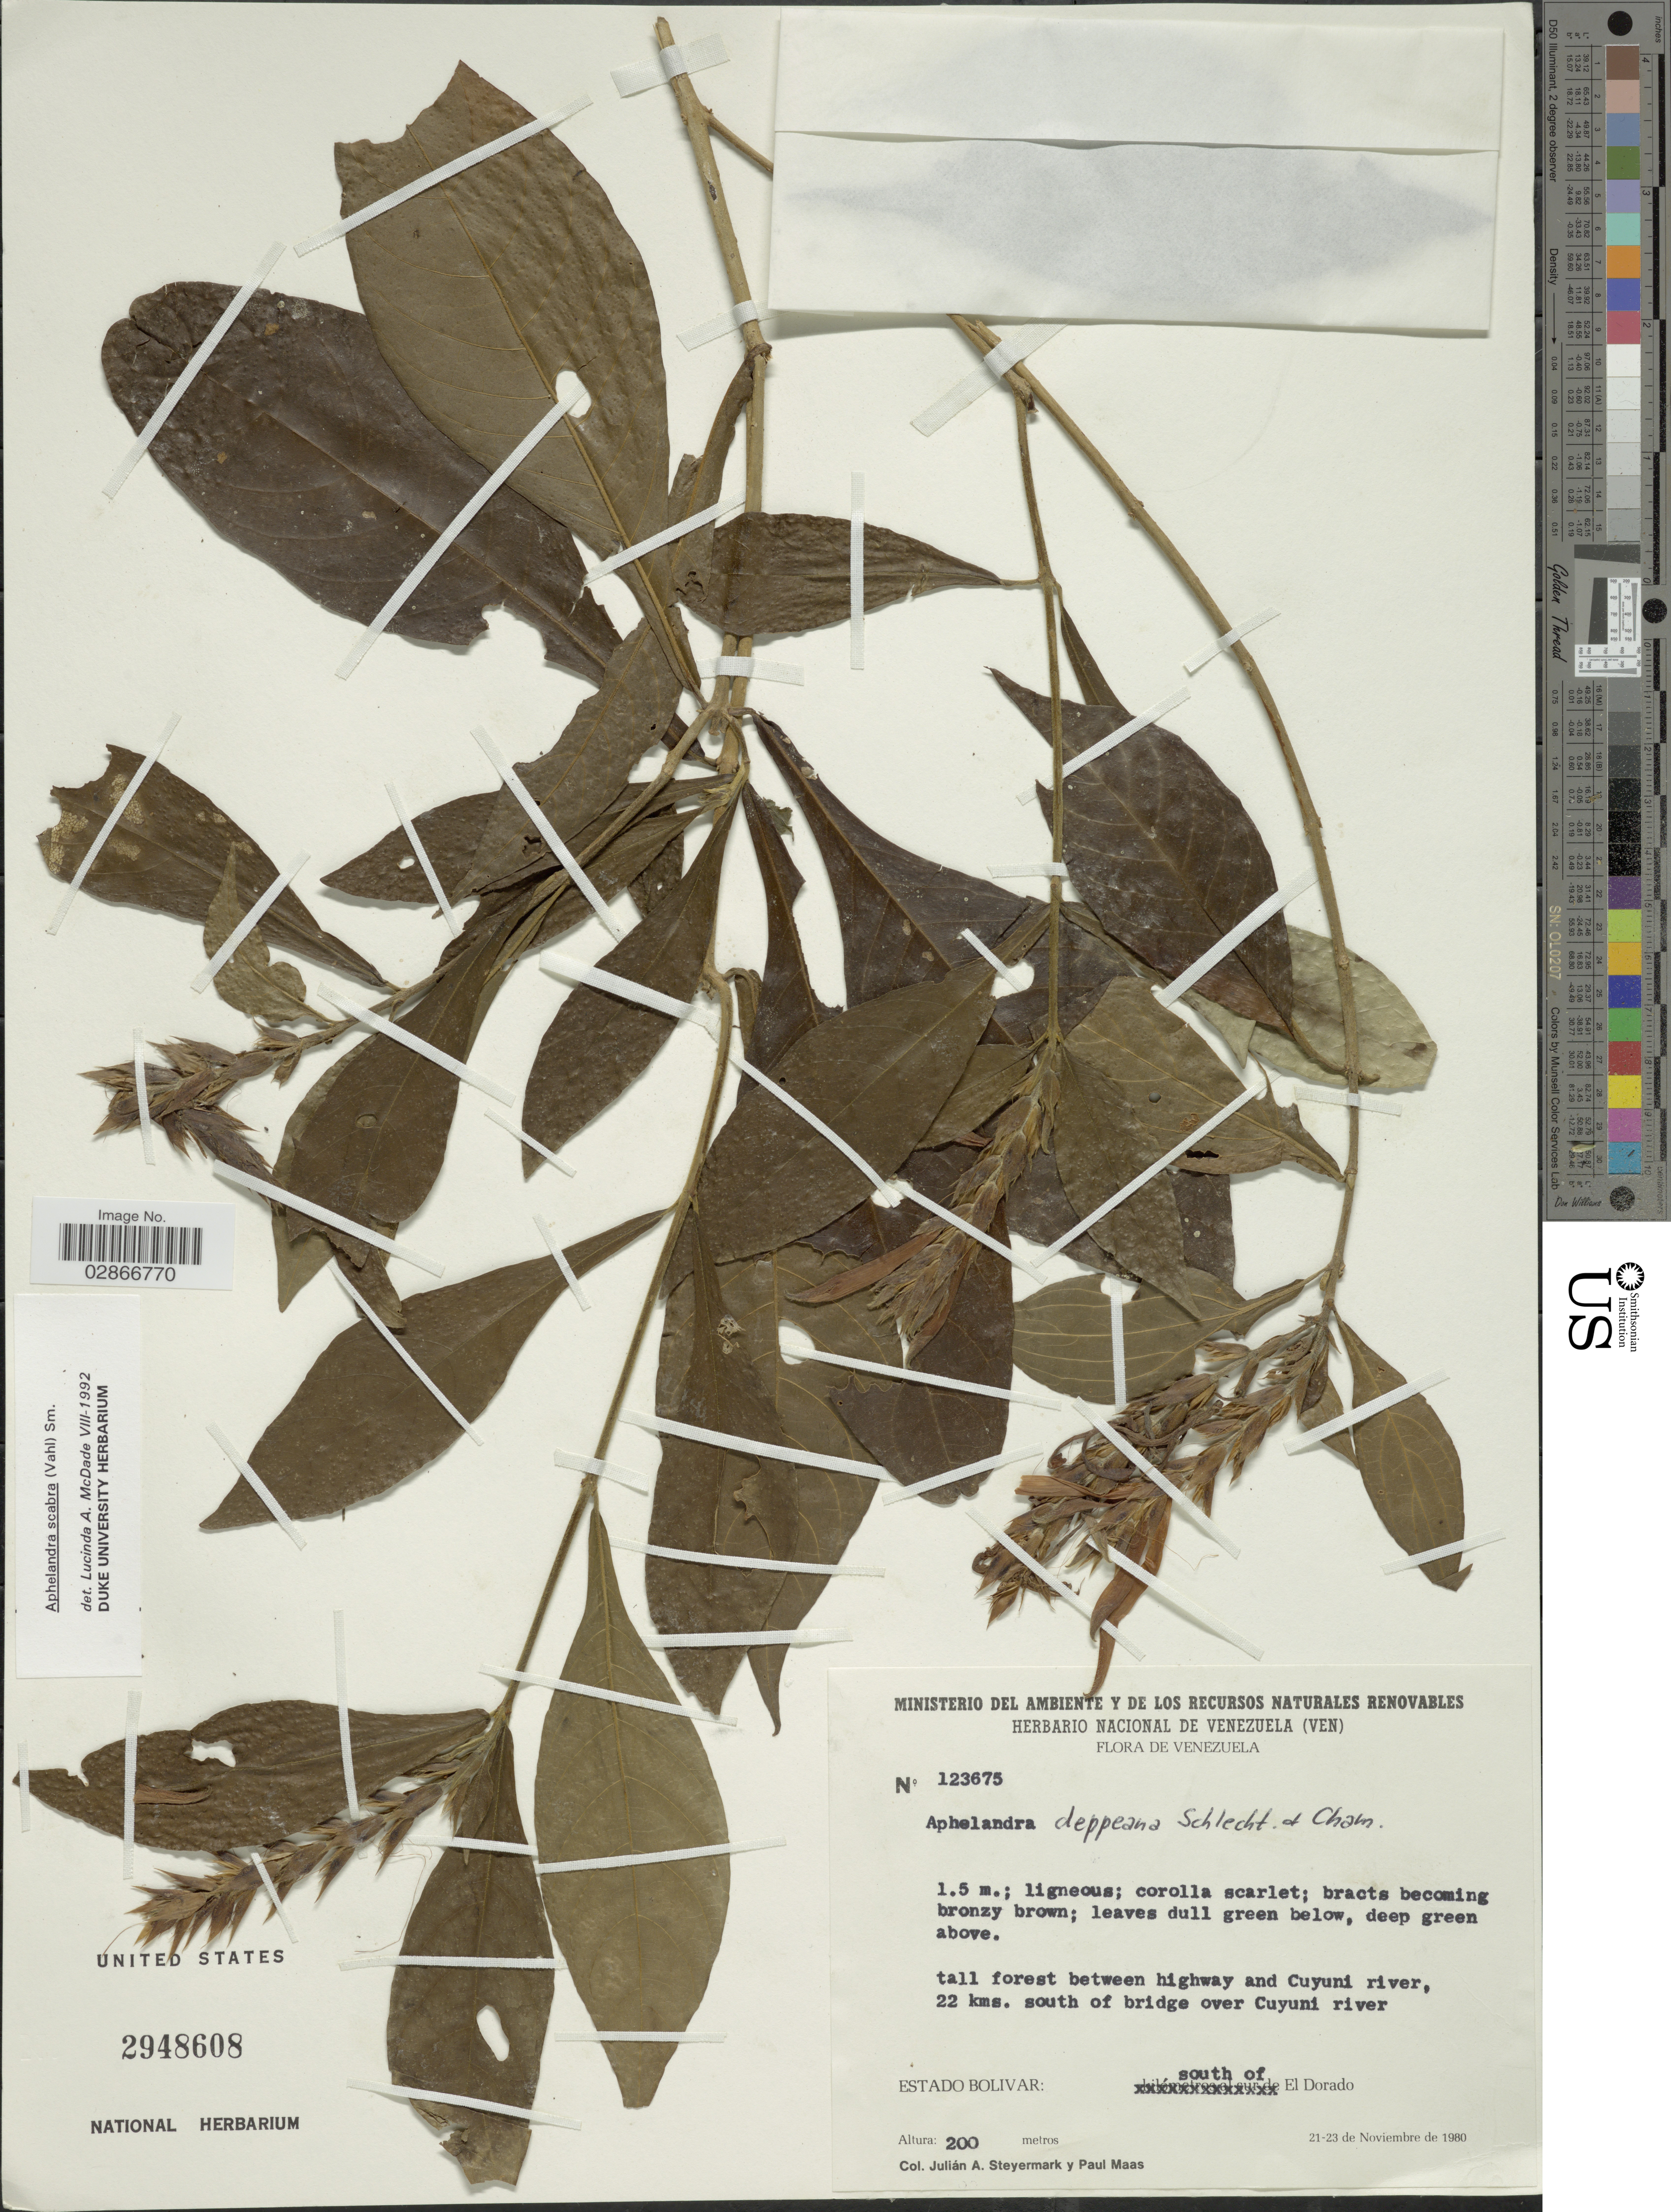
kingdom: Plantae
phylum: Tracheophyta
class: Magnoliopsida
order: Lamiales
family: Acanthaceae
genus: Aphelandra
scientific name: Aphelandra deppeana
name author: Schltdl. & Cham.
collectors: J. Steyermark & P. Maas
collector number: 123675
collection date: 1980-11-21/1980-11-23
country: Venezuela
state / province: Bolivar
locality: Tall forest between highway and Cuyuni river, 22 kms. south of bridge over Cuyuni river, south of El Dorado.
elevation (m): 200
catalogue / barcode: US 2948608